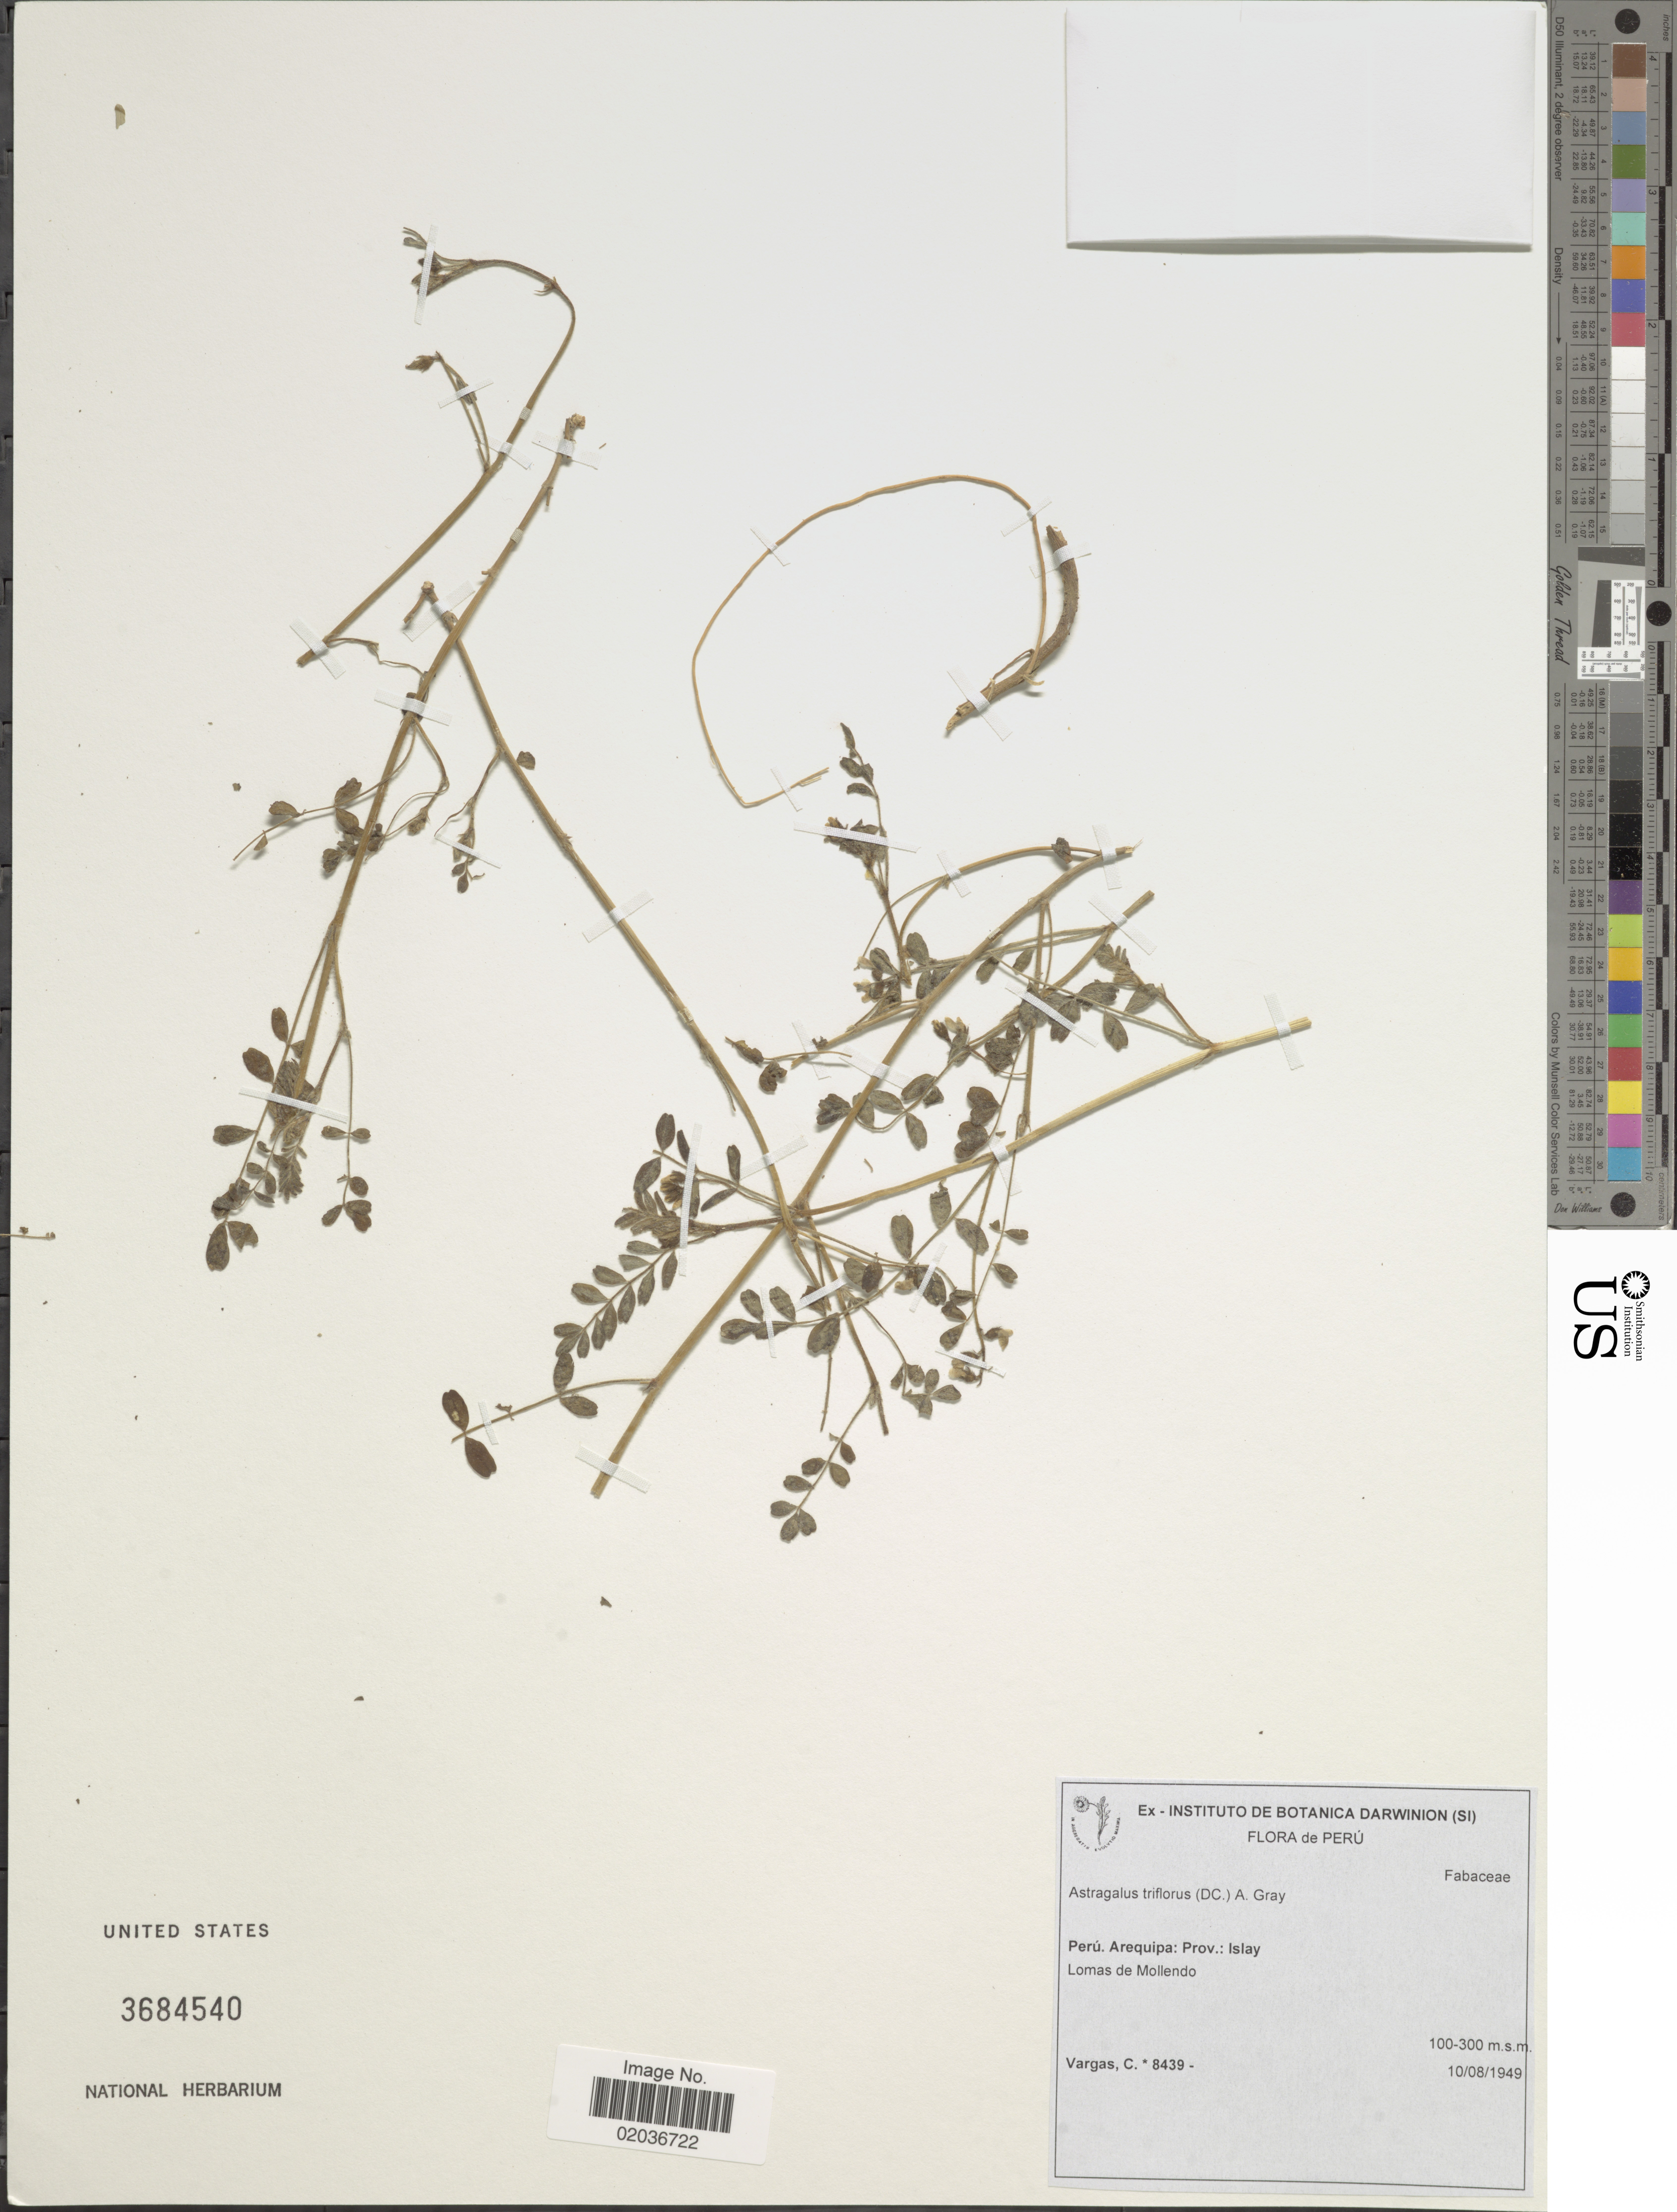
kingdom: Plantae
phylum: Tracheophyta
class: Magnoliopsida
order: Fabales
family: Fabaceae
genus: Astragalus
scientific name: Astragalus triflorus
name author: (DC.) A. Gray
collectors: C. Vargas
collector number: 8439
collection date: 1949-08-10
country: Peru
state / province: Arequipa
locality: Arequipa: Prov. Islay, Lomas de Mollendo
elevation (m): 100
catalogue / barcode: US 3684540